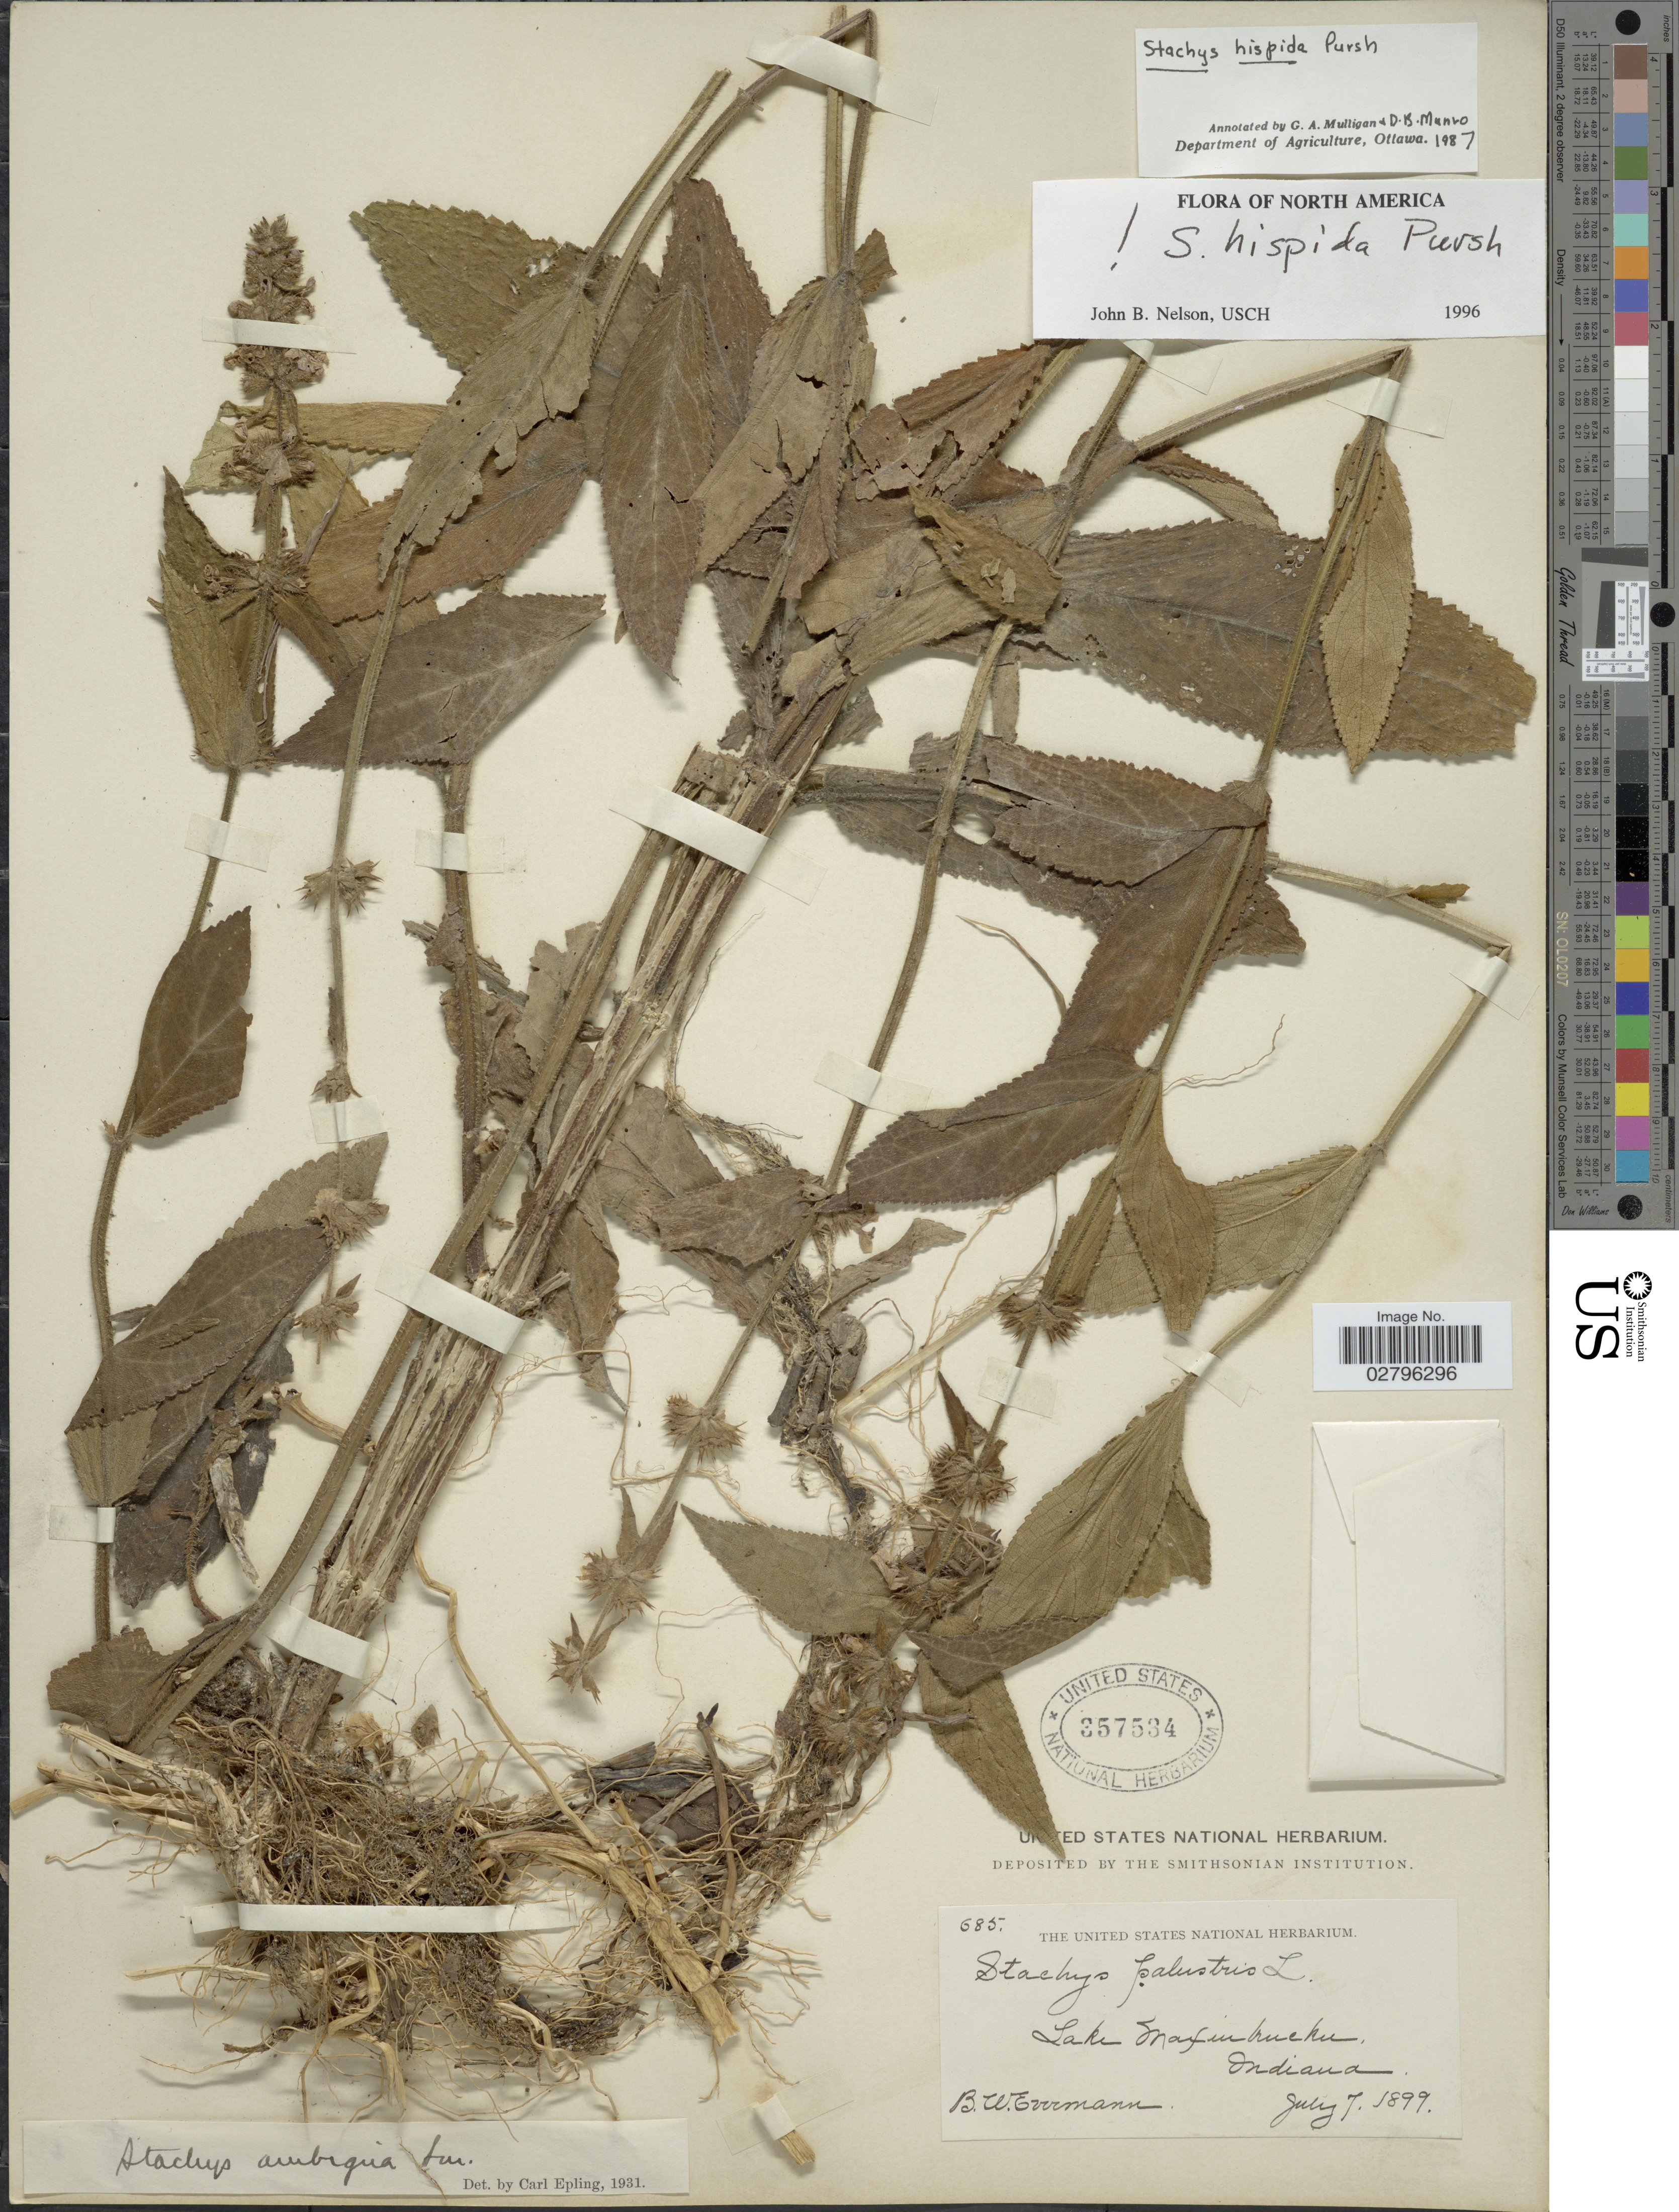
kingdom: Plantae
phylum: Tracheophyta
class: Magnoliopsida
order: Lamiales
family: Lamiaceae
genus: Stachys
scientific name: Stachys hispida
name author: Pursh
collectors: B. W. Evermann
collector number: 685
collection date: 1899-07-07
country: United States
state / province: Indiana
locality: Lake Maxinkuckee, Indiana.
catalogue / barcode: US 357534